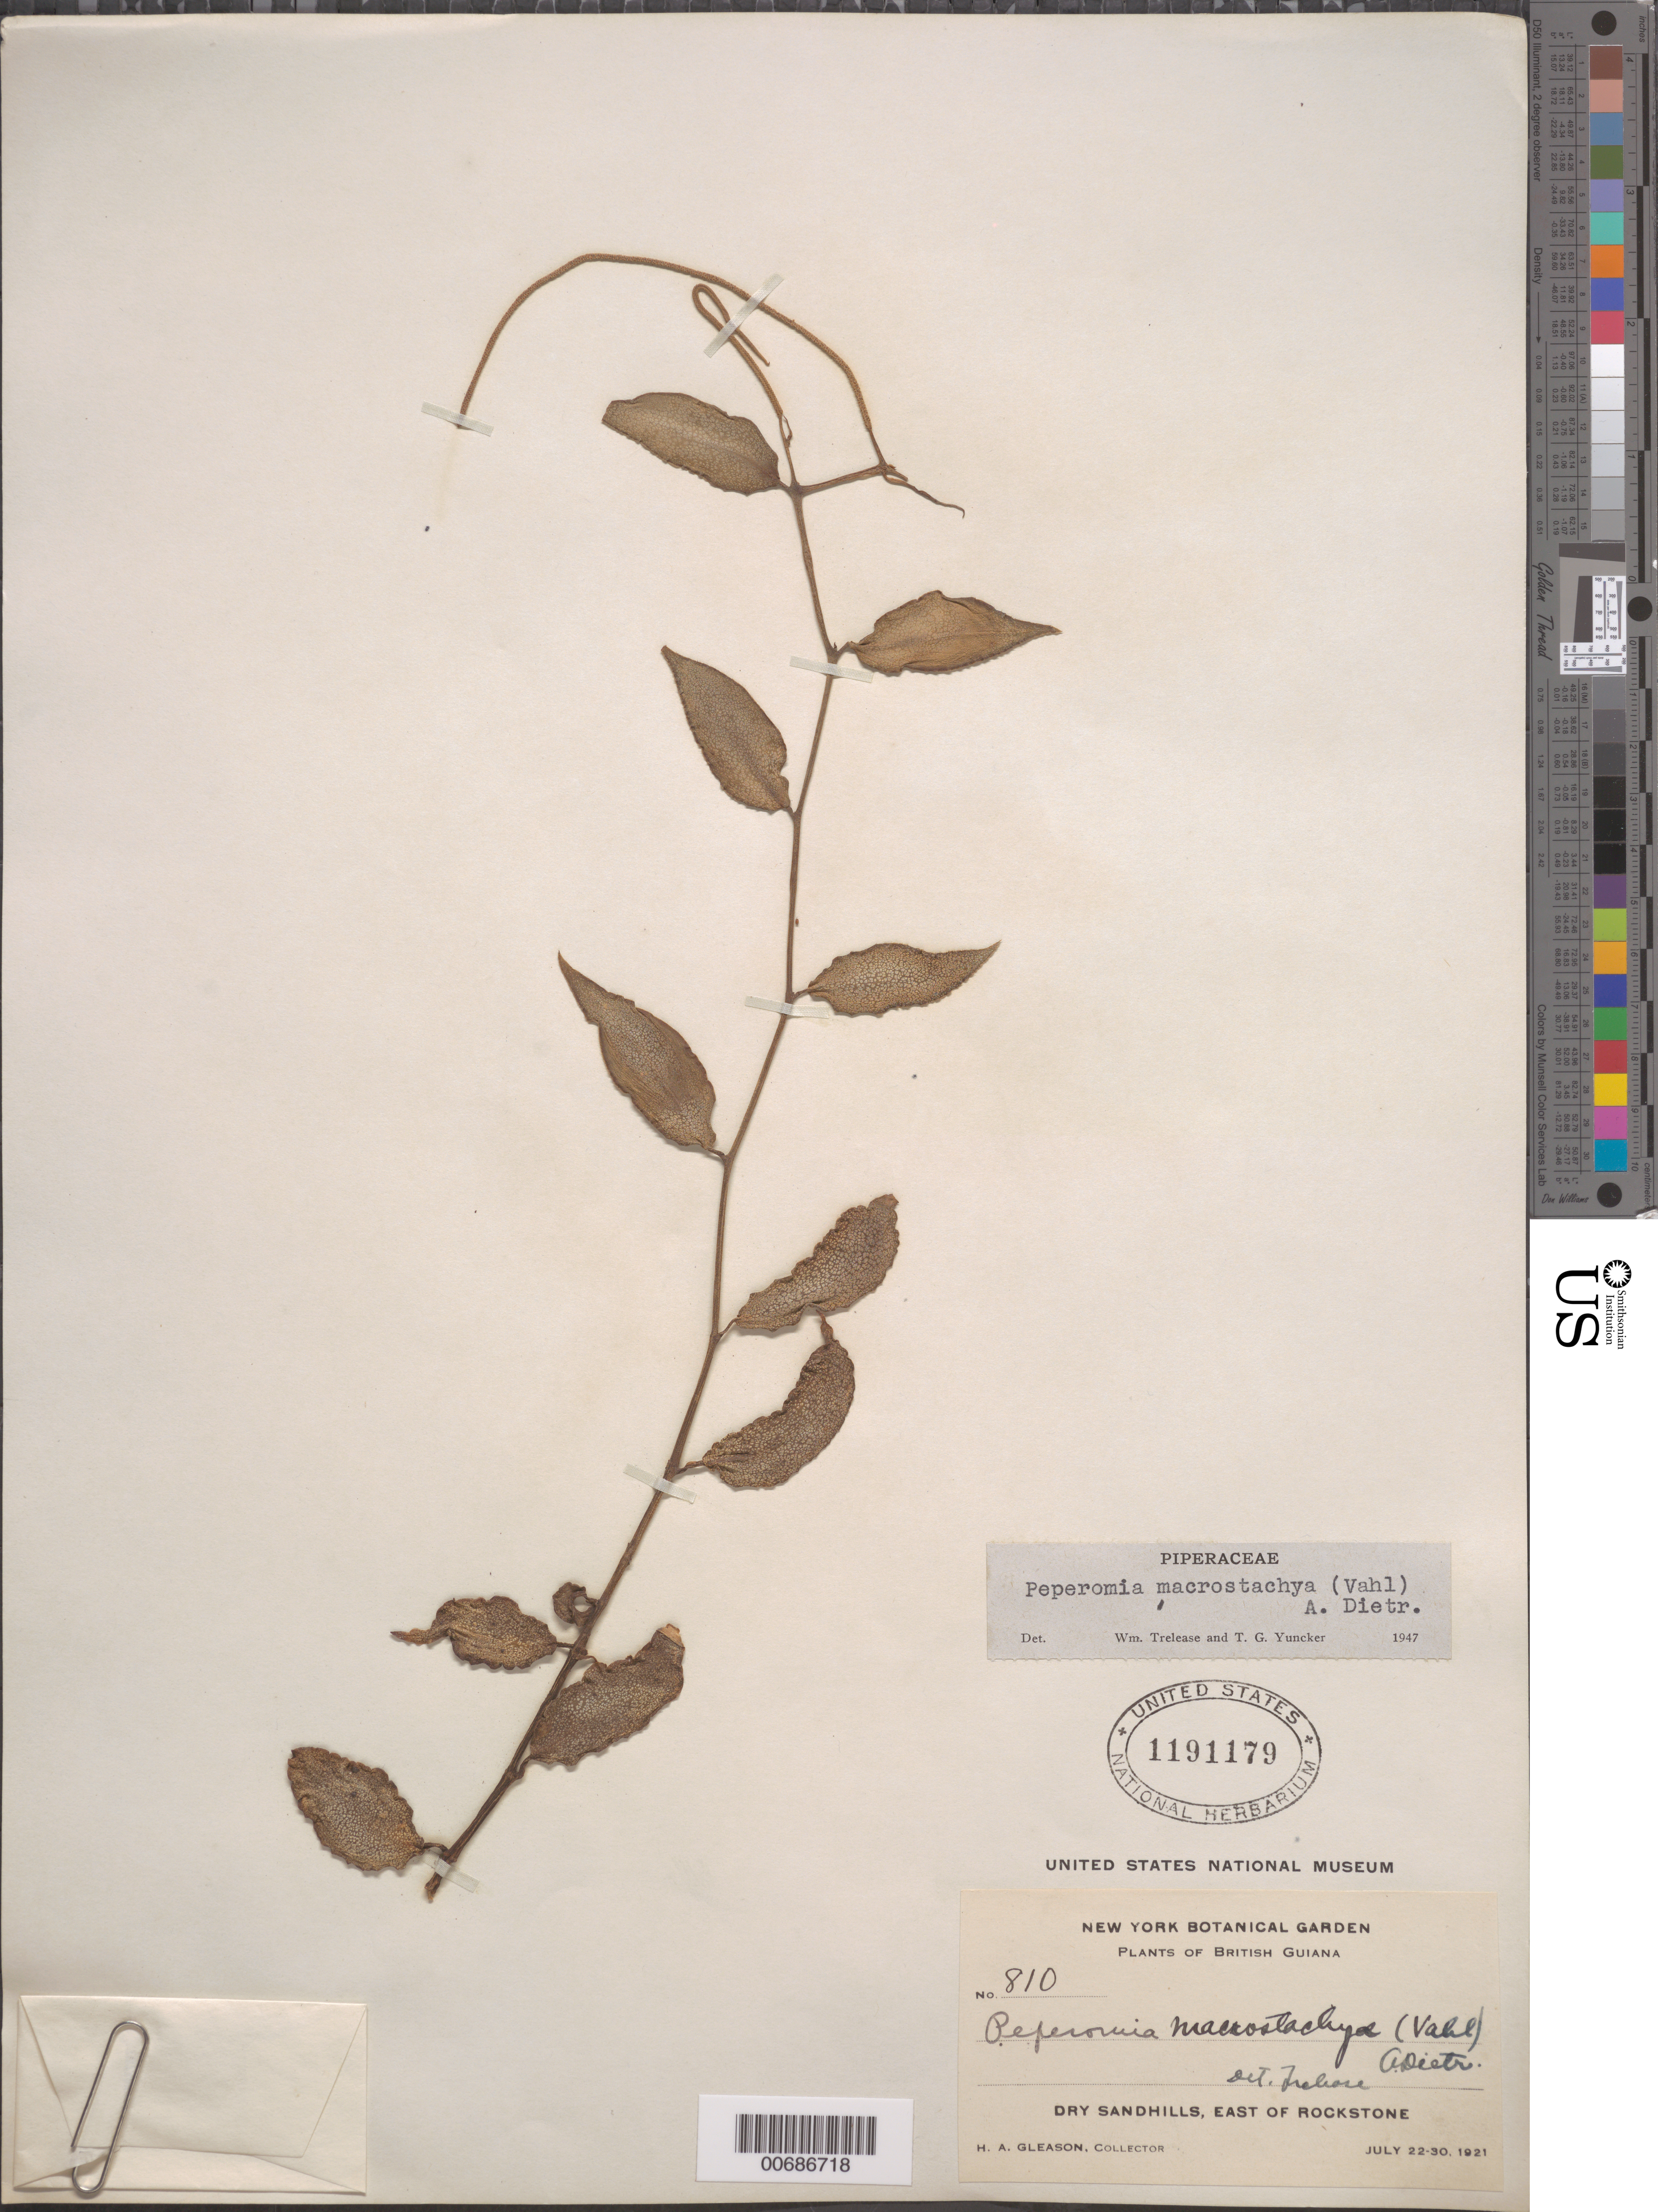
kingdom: Plantae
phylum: Tracheophyta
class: Magnoliopsida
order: Piperales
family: Piperaceae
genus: Peperomia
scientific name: Peperomia macrostachya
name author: (Vahl) A. Dietr.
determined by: Trelease, W.; Yuncker, T. G.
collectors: H. A. Gleason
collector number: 810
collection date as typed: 22-Jul-21 to 30-Jul-21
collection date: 1921-07-22/1921-07-30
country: Guyana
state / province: U. Demerara-Berbice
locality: Rockstone, E of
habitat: Dry sandhills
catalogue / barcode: US 1191179